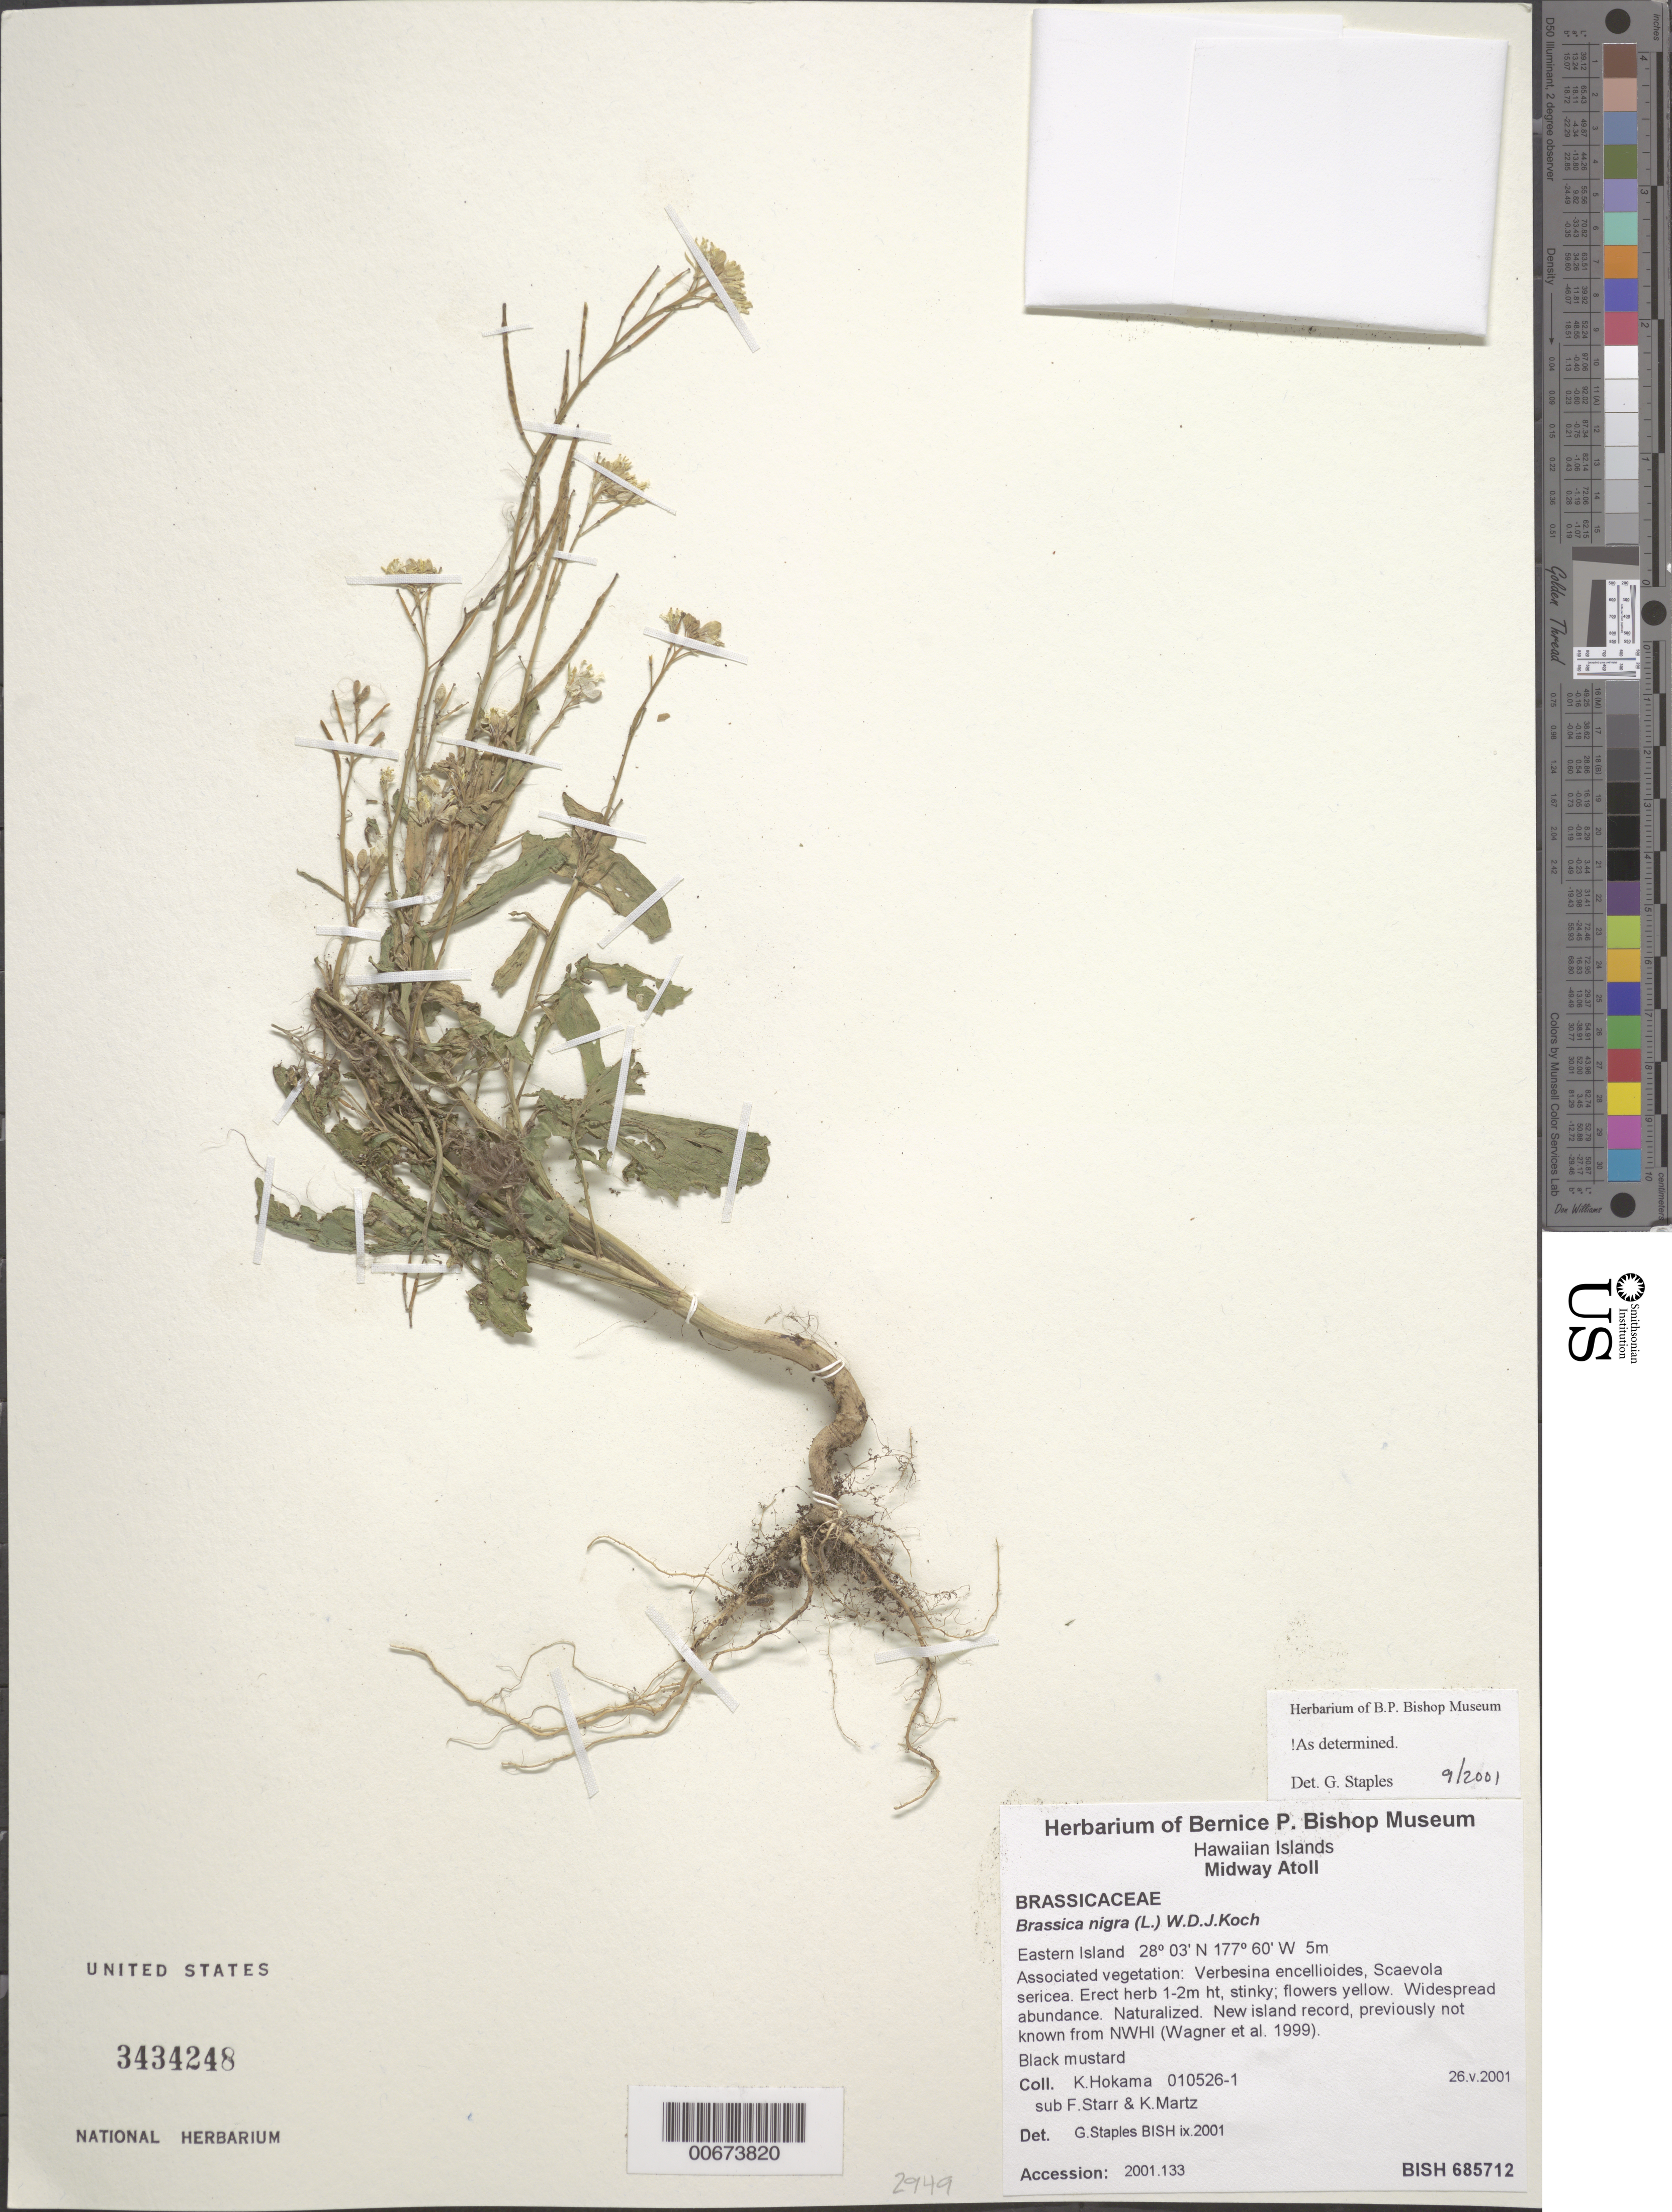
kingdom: Plantae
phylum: Tracheophyta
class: Magnoliopsida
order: Brassicales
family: Brassicaceae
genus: Brassica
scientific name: Brassica nigra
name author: (L.) W.D.J. Koch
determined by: Staples, G. W.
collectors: K. Hokama, F. Star & K. Martz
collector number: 010526-1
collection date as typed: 26 May 2001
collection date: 2001-05-26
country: U.S. Administered Pacific Islands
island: Midway Atoll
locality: Eastern Islet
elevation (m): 5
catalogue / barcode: US 3434248